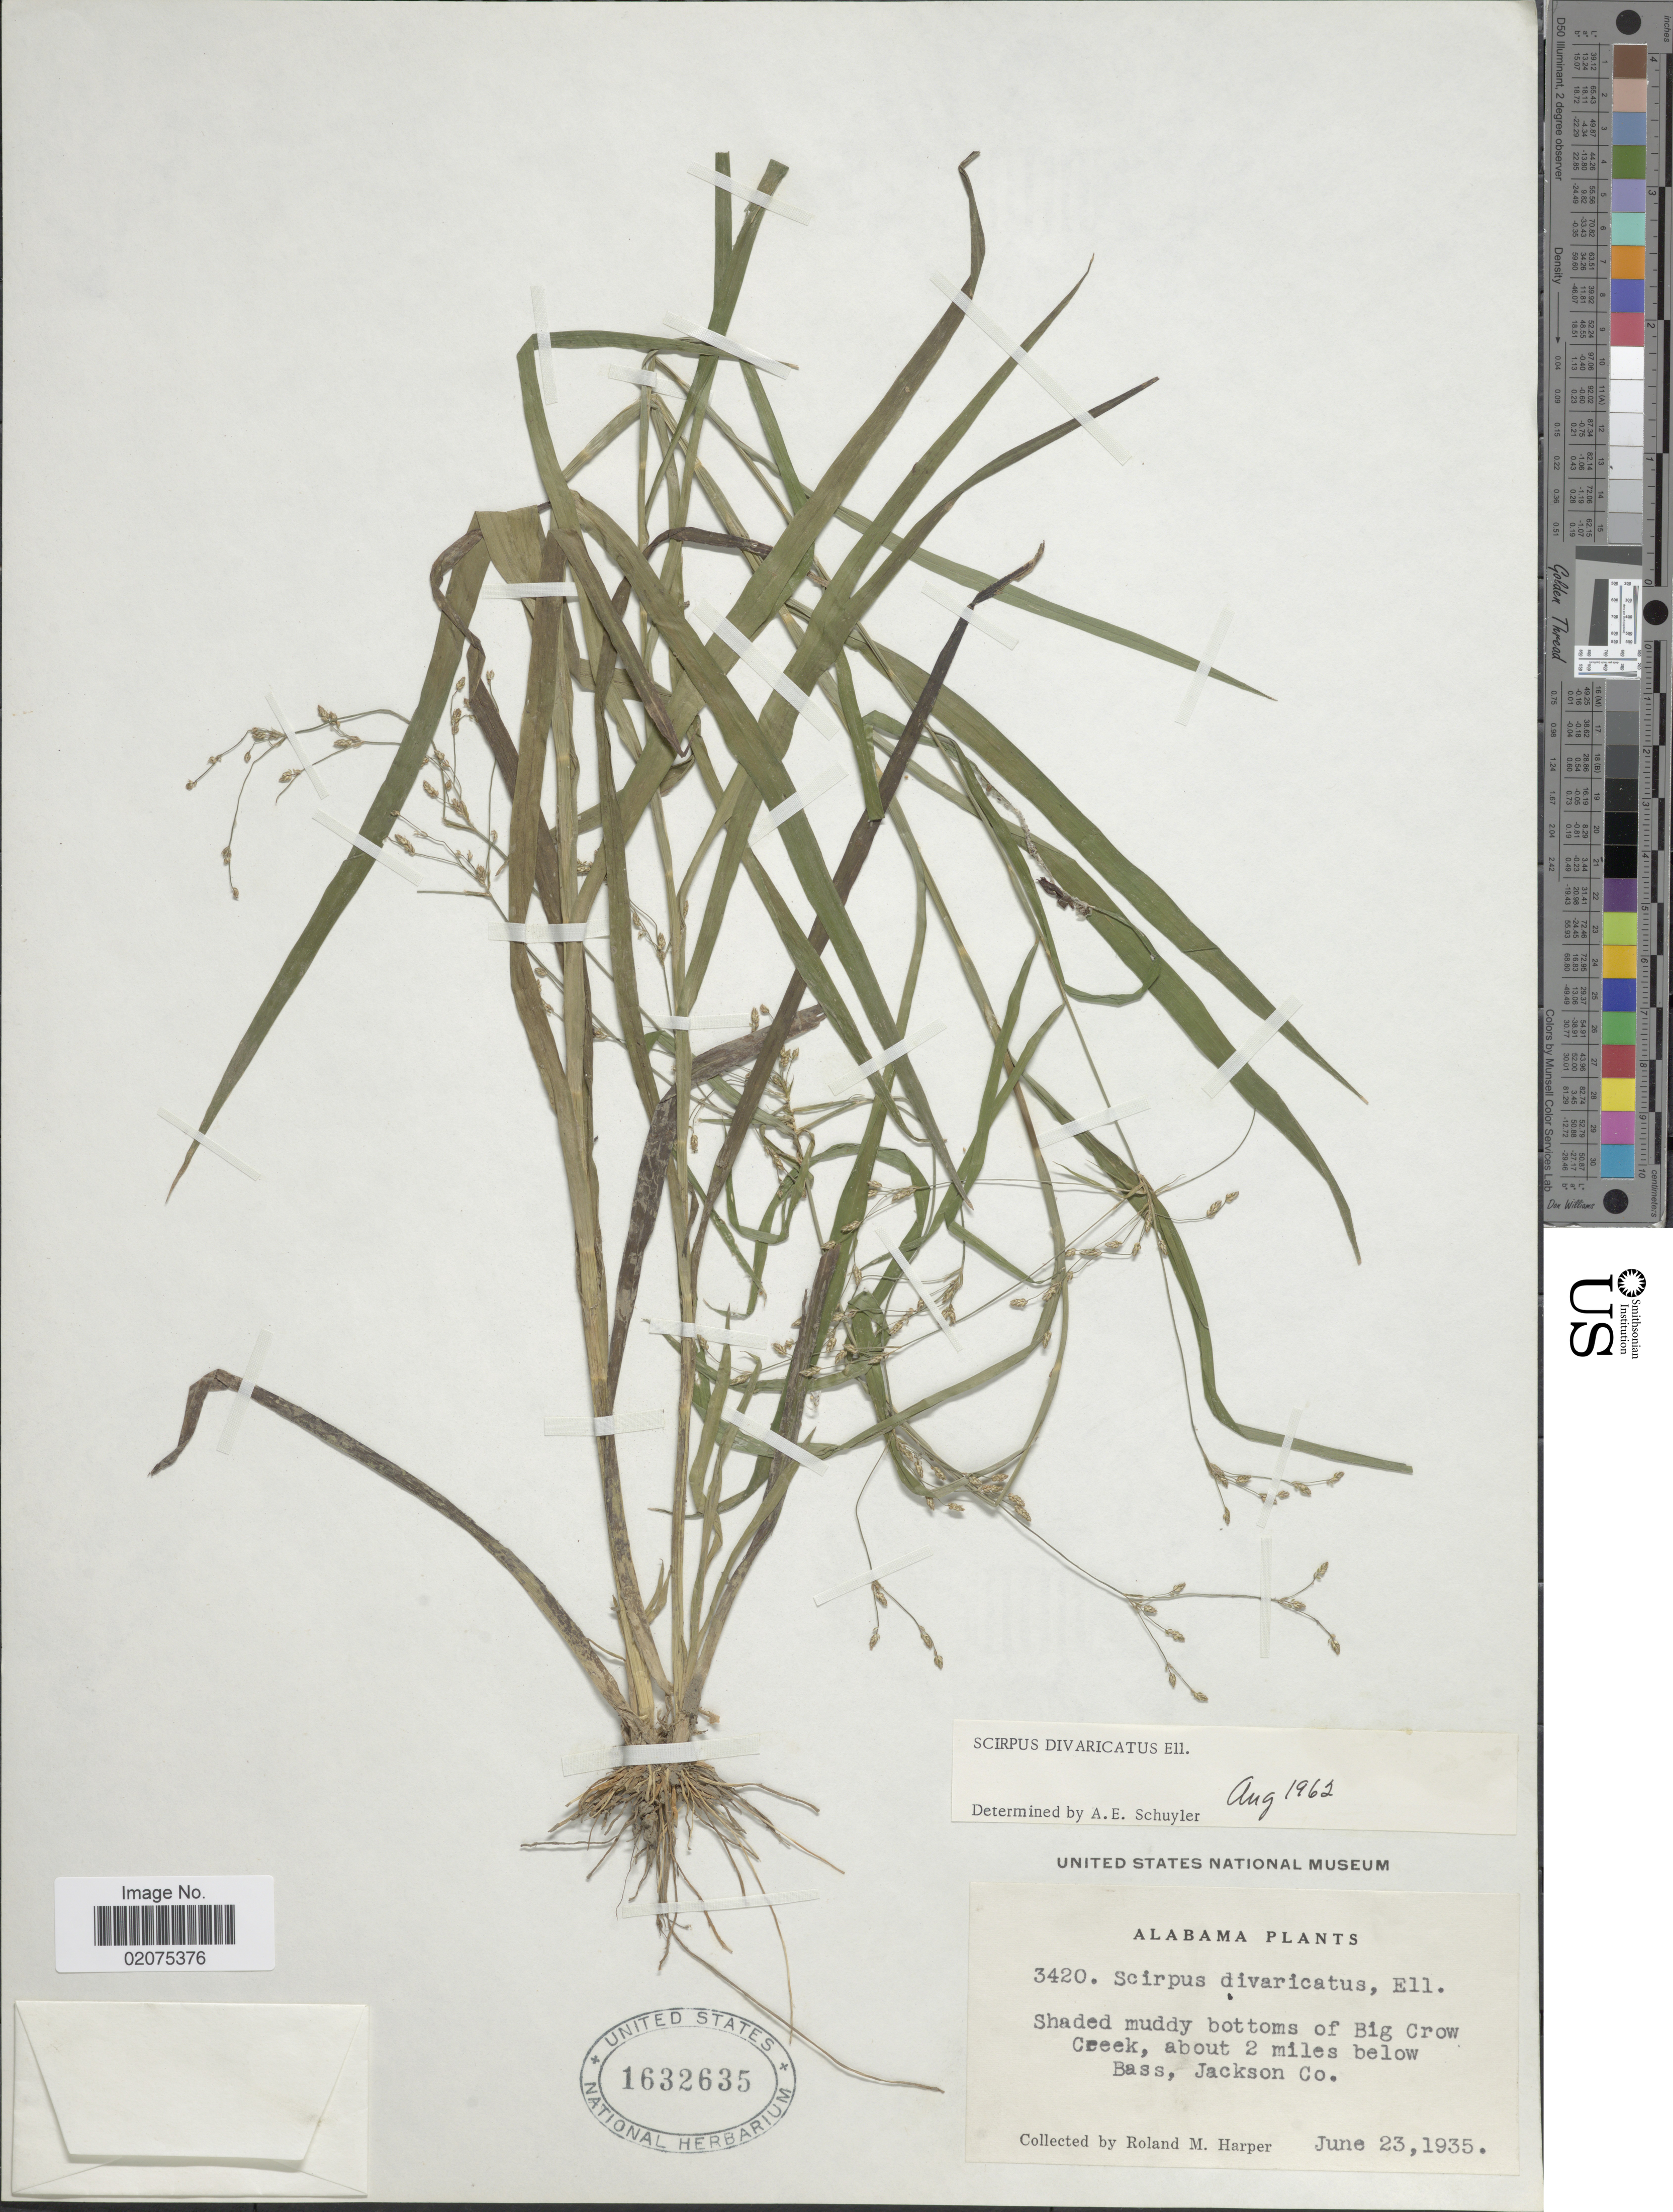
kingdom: Plantae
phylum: Tracheophyta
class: Liliopsida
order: Poales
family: Cyperaceae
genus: Scirpus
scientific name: Scirpus divaricatus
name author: Elliott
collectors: R. M. Harper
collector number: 3420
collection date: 1935-06-20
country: United States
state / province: Alabama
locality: Shaded muddy bottoms of Big Crow Creek, about 2 miles below Bass, Jackson Co.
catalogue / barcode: US 1632635